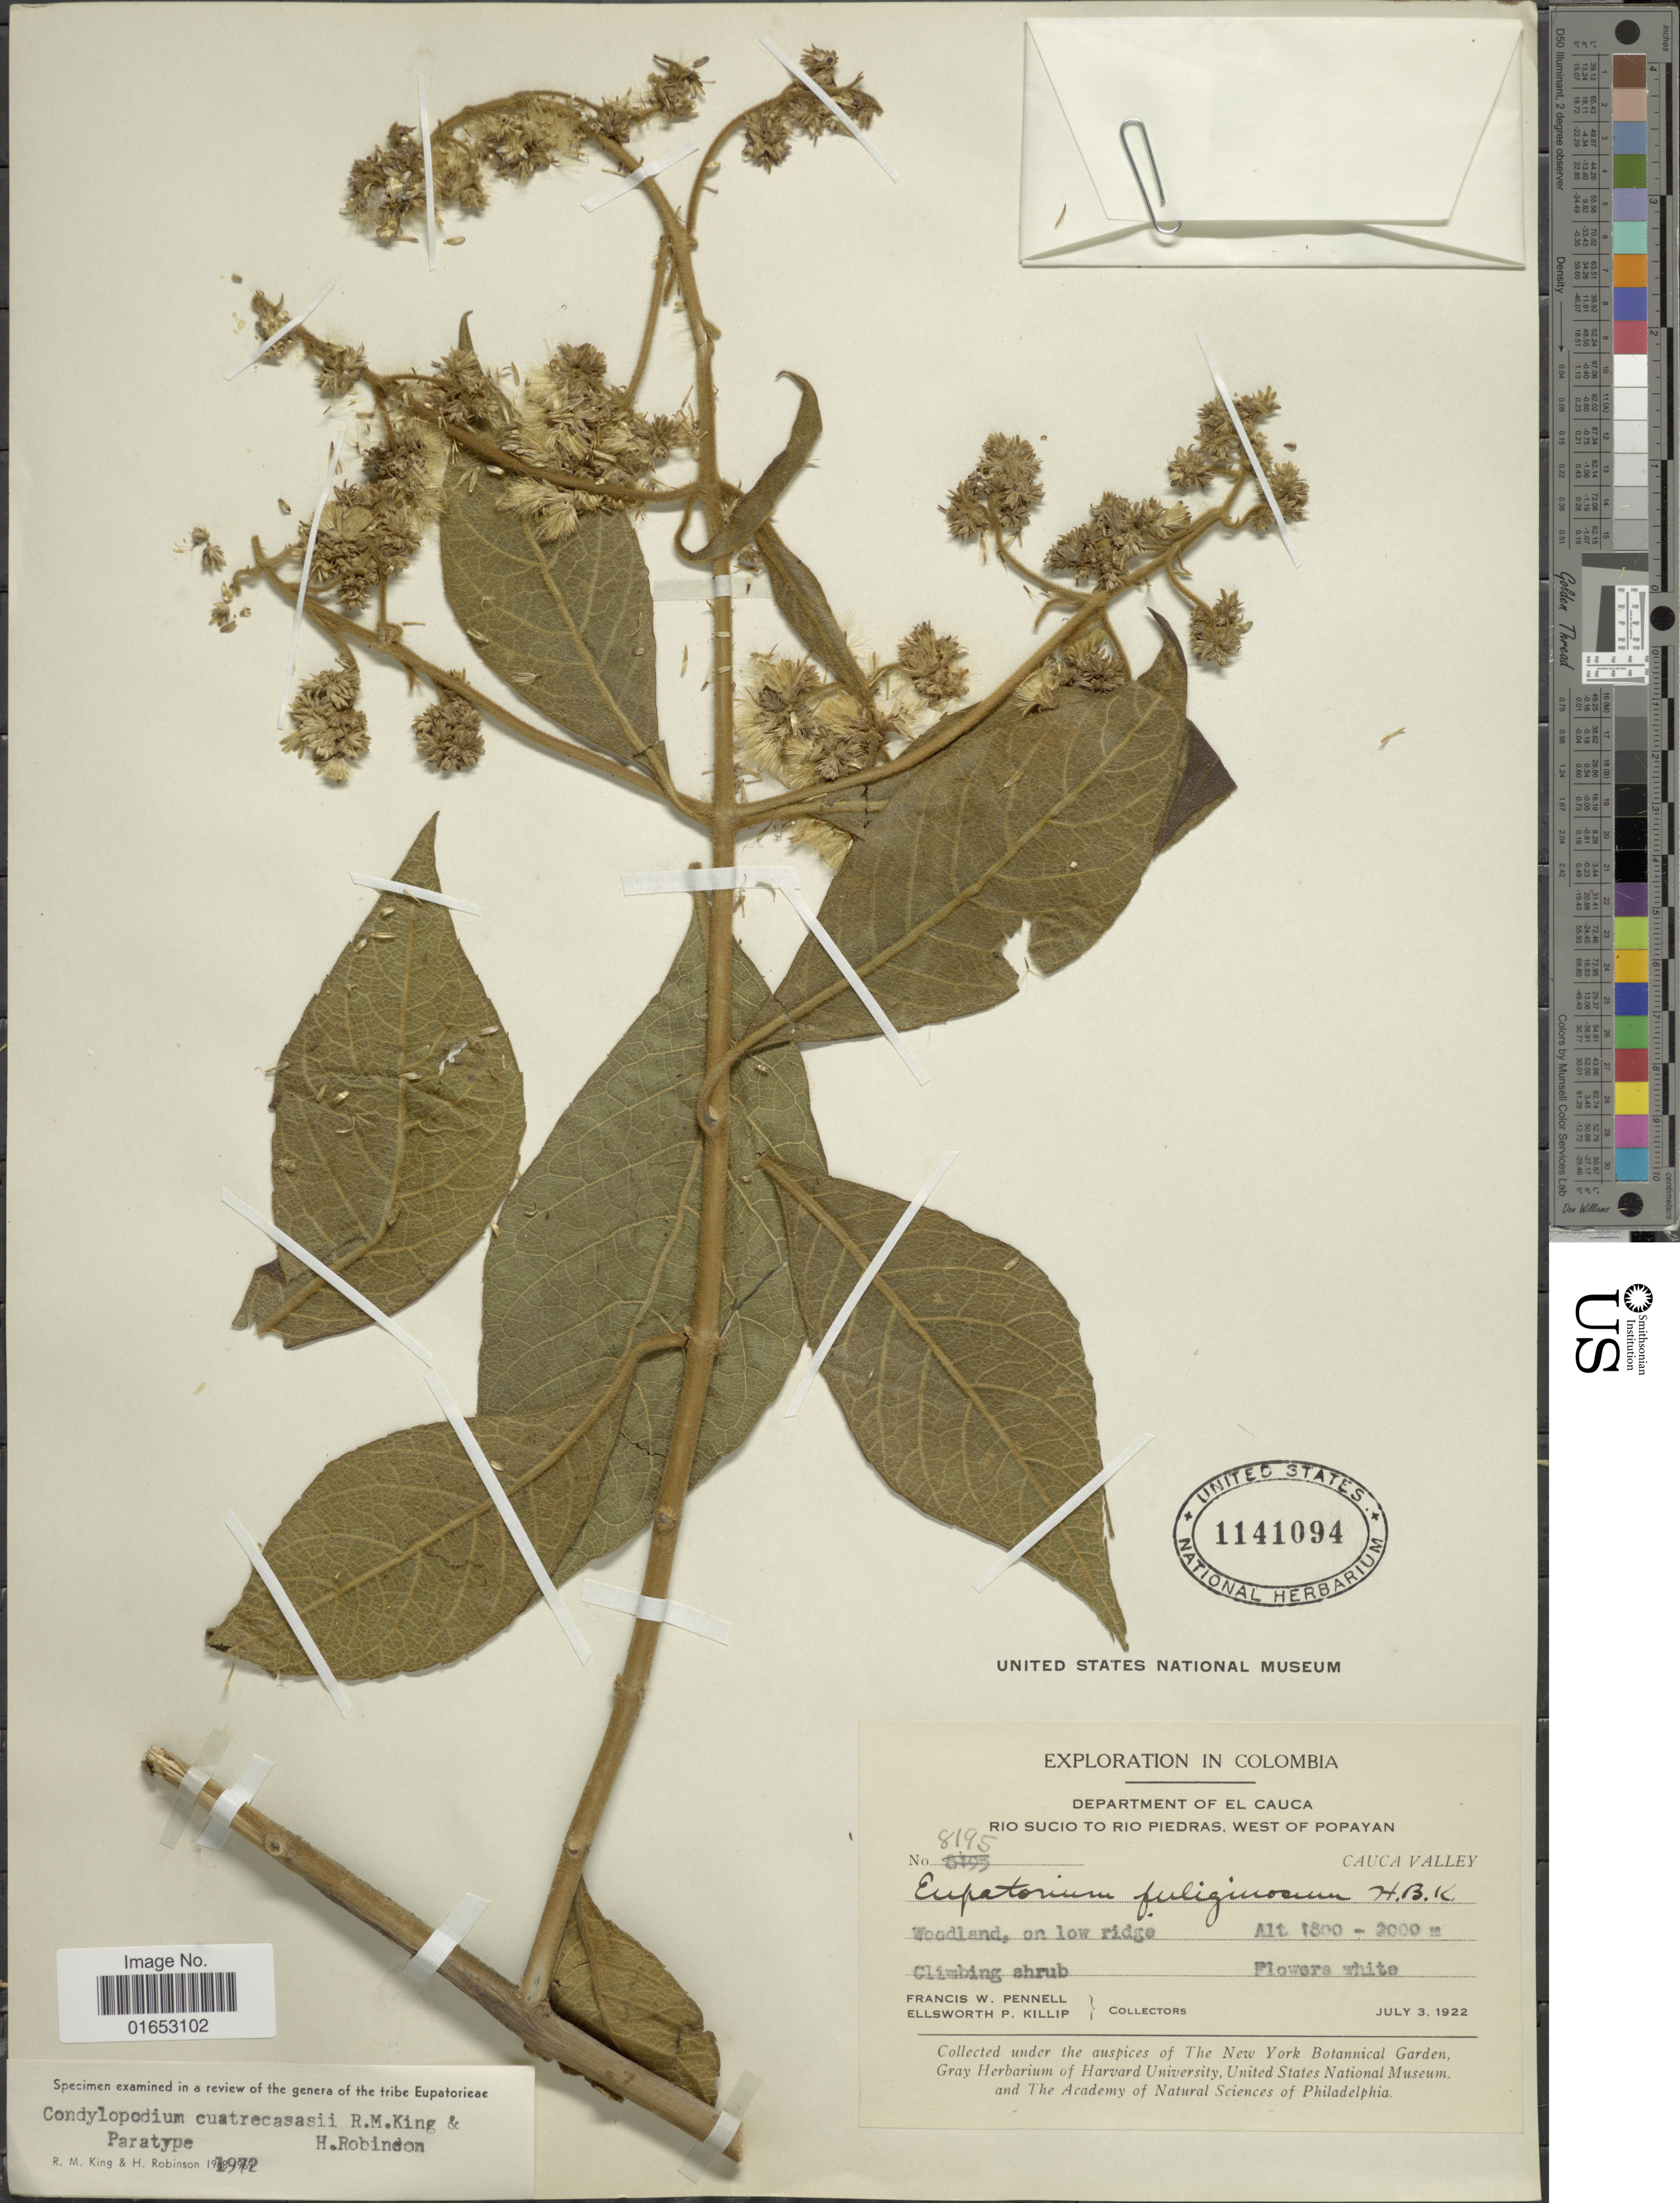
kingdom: Plantae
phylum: Tracheophyta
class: Magnoliopsida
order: Asterales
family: Asteraceae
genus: Condylopodium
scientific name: Condylopodium cuatrecasasii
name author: R.M. King & H. Rob.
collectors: F. W. Pennell & E. P. Killip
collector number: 8195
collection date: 1922-07-03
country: Colombia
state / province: Cauca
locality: Department of El Cauca, Rio Sucio to Rio Piedras, West of Popayan, Cauca Valley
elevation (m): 1800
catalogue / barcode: US 1141094